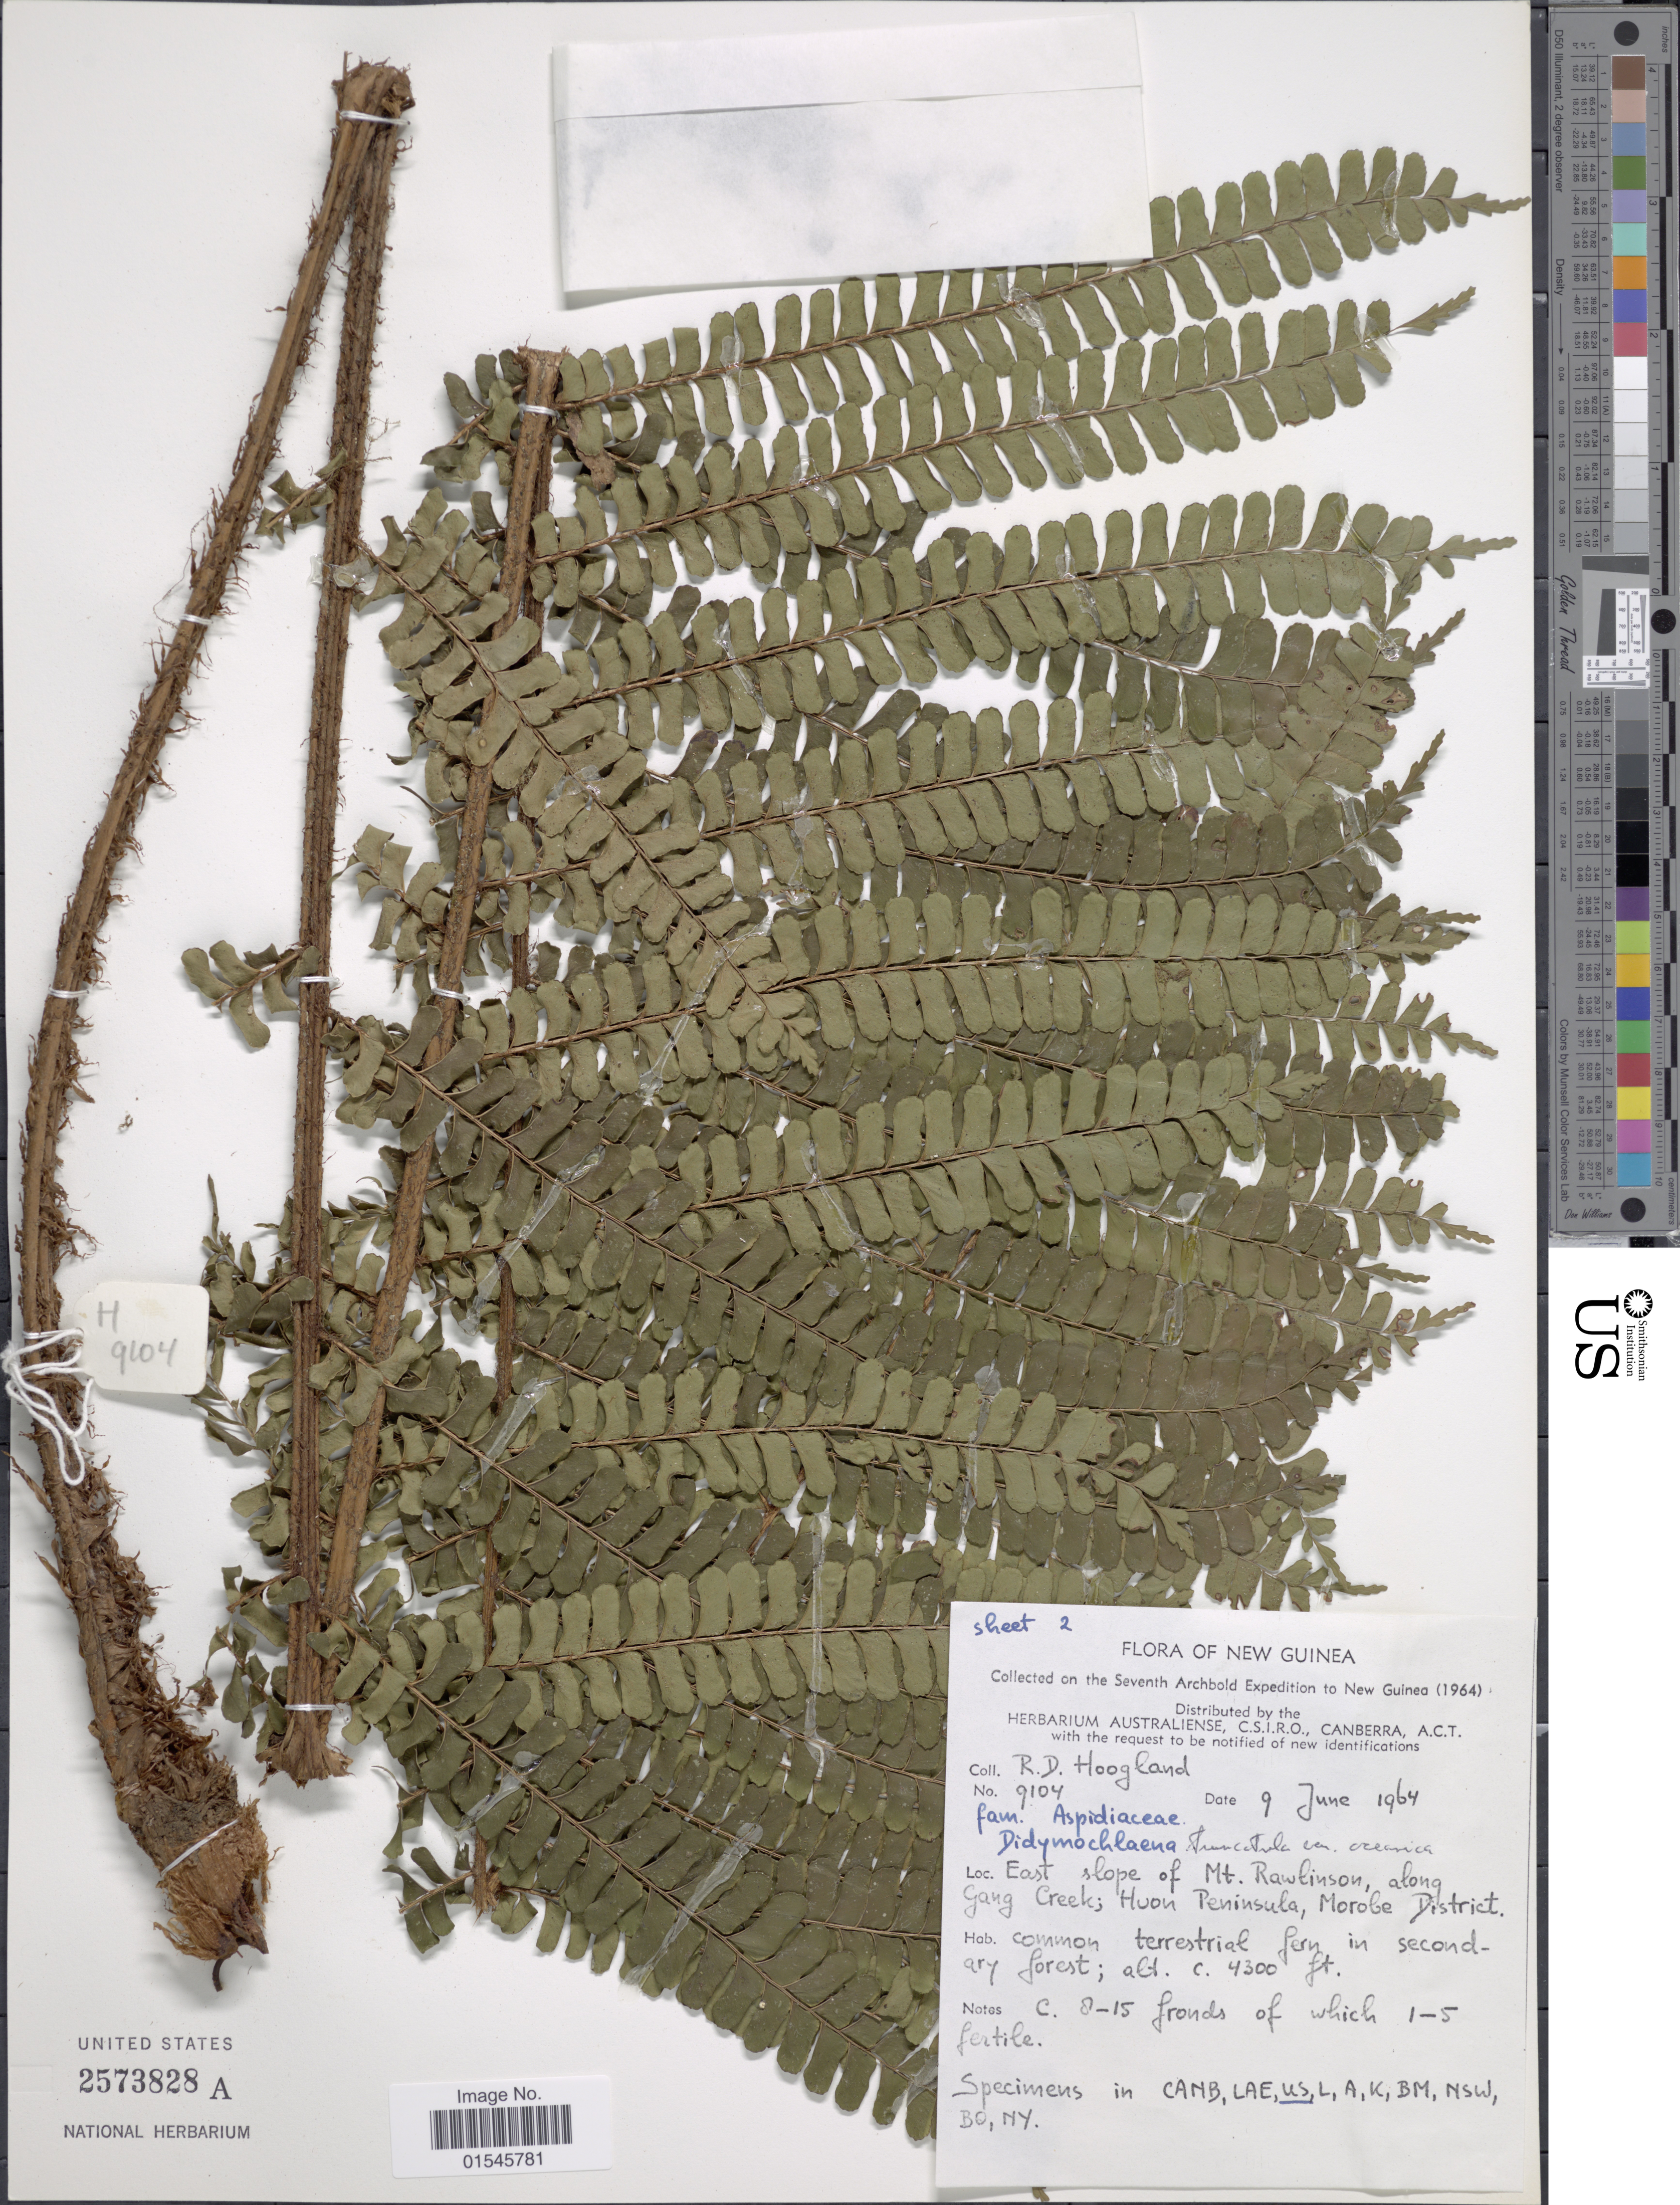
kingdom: Plantae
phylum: Tracheophyta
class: Polypodiopsida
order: Polypodiales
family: Didymochlaenaceae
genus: Didymochlaena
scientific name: Didymochlaena truncatula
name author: (Sw.) J. Sm.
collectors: R. D. Hoogland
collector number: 9104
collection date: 1964-06-09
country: Papua New Guinea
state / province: Morobe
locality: New Guinea, East slope of Mt Rawlinson, along Gang Creek; Huon Peninsula, Morobe District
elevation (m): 1311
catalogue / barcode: US 2573828A